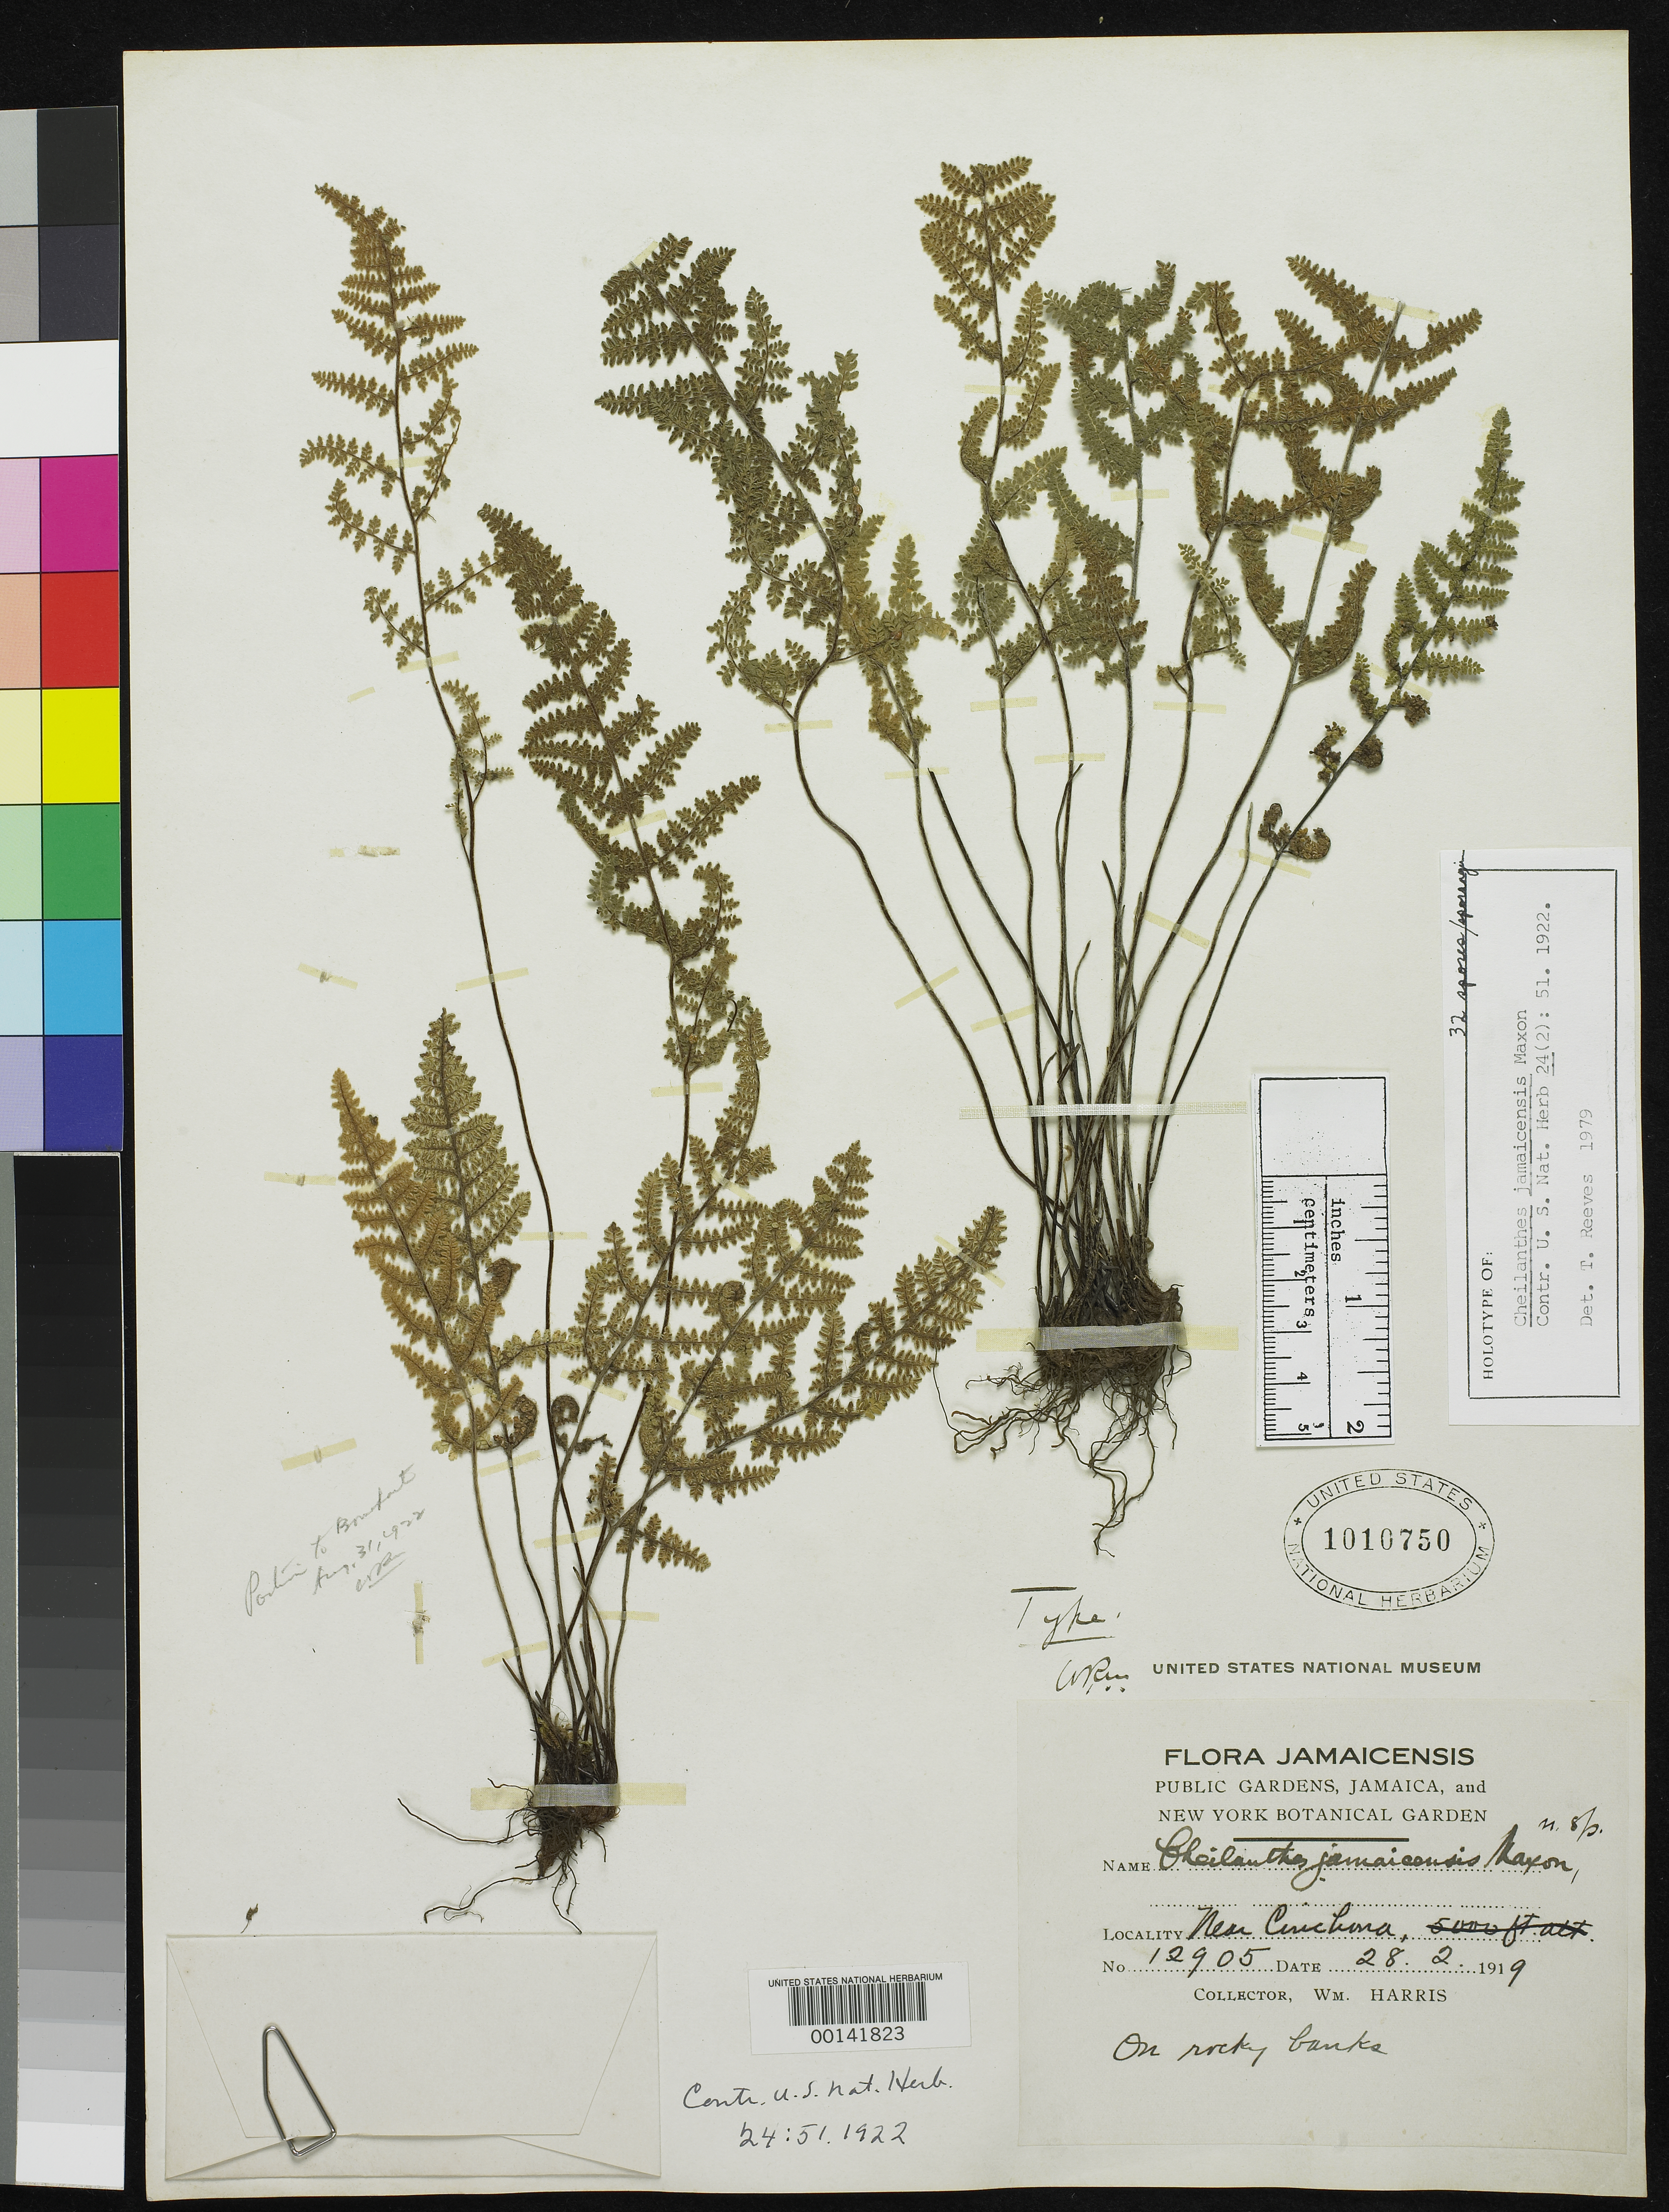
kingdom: Plantae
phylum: Tracheophyta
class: Polypodiopsida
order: Polypodiales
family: Pteridaceae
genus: Cheilanthes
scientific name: Cheilanthes jamaicensis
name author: Maxon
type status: Holotype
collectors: W. H. Harris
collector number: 12905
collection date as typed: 28 Feb 1919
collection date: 1919-02-28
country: Jamaica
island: Greater Antilles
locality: Near Cinchona.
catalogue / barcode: US 1010750